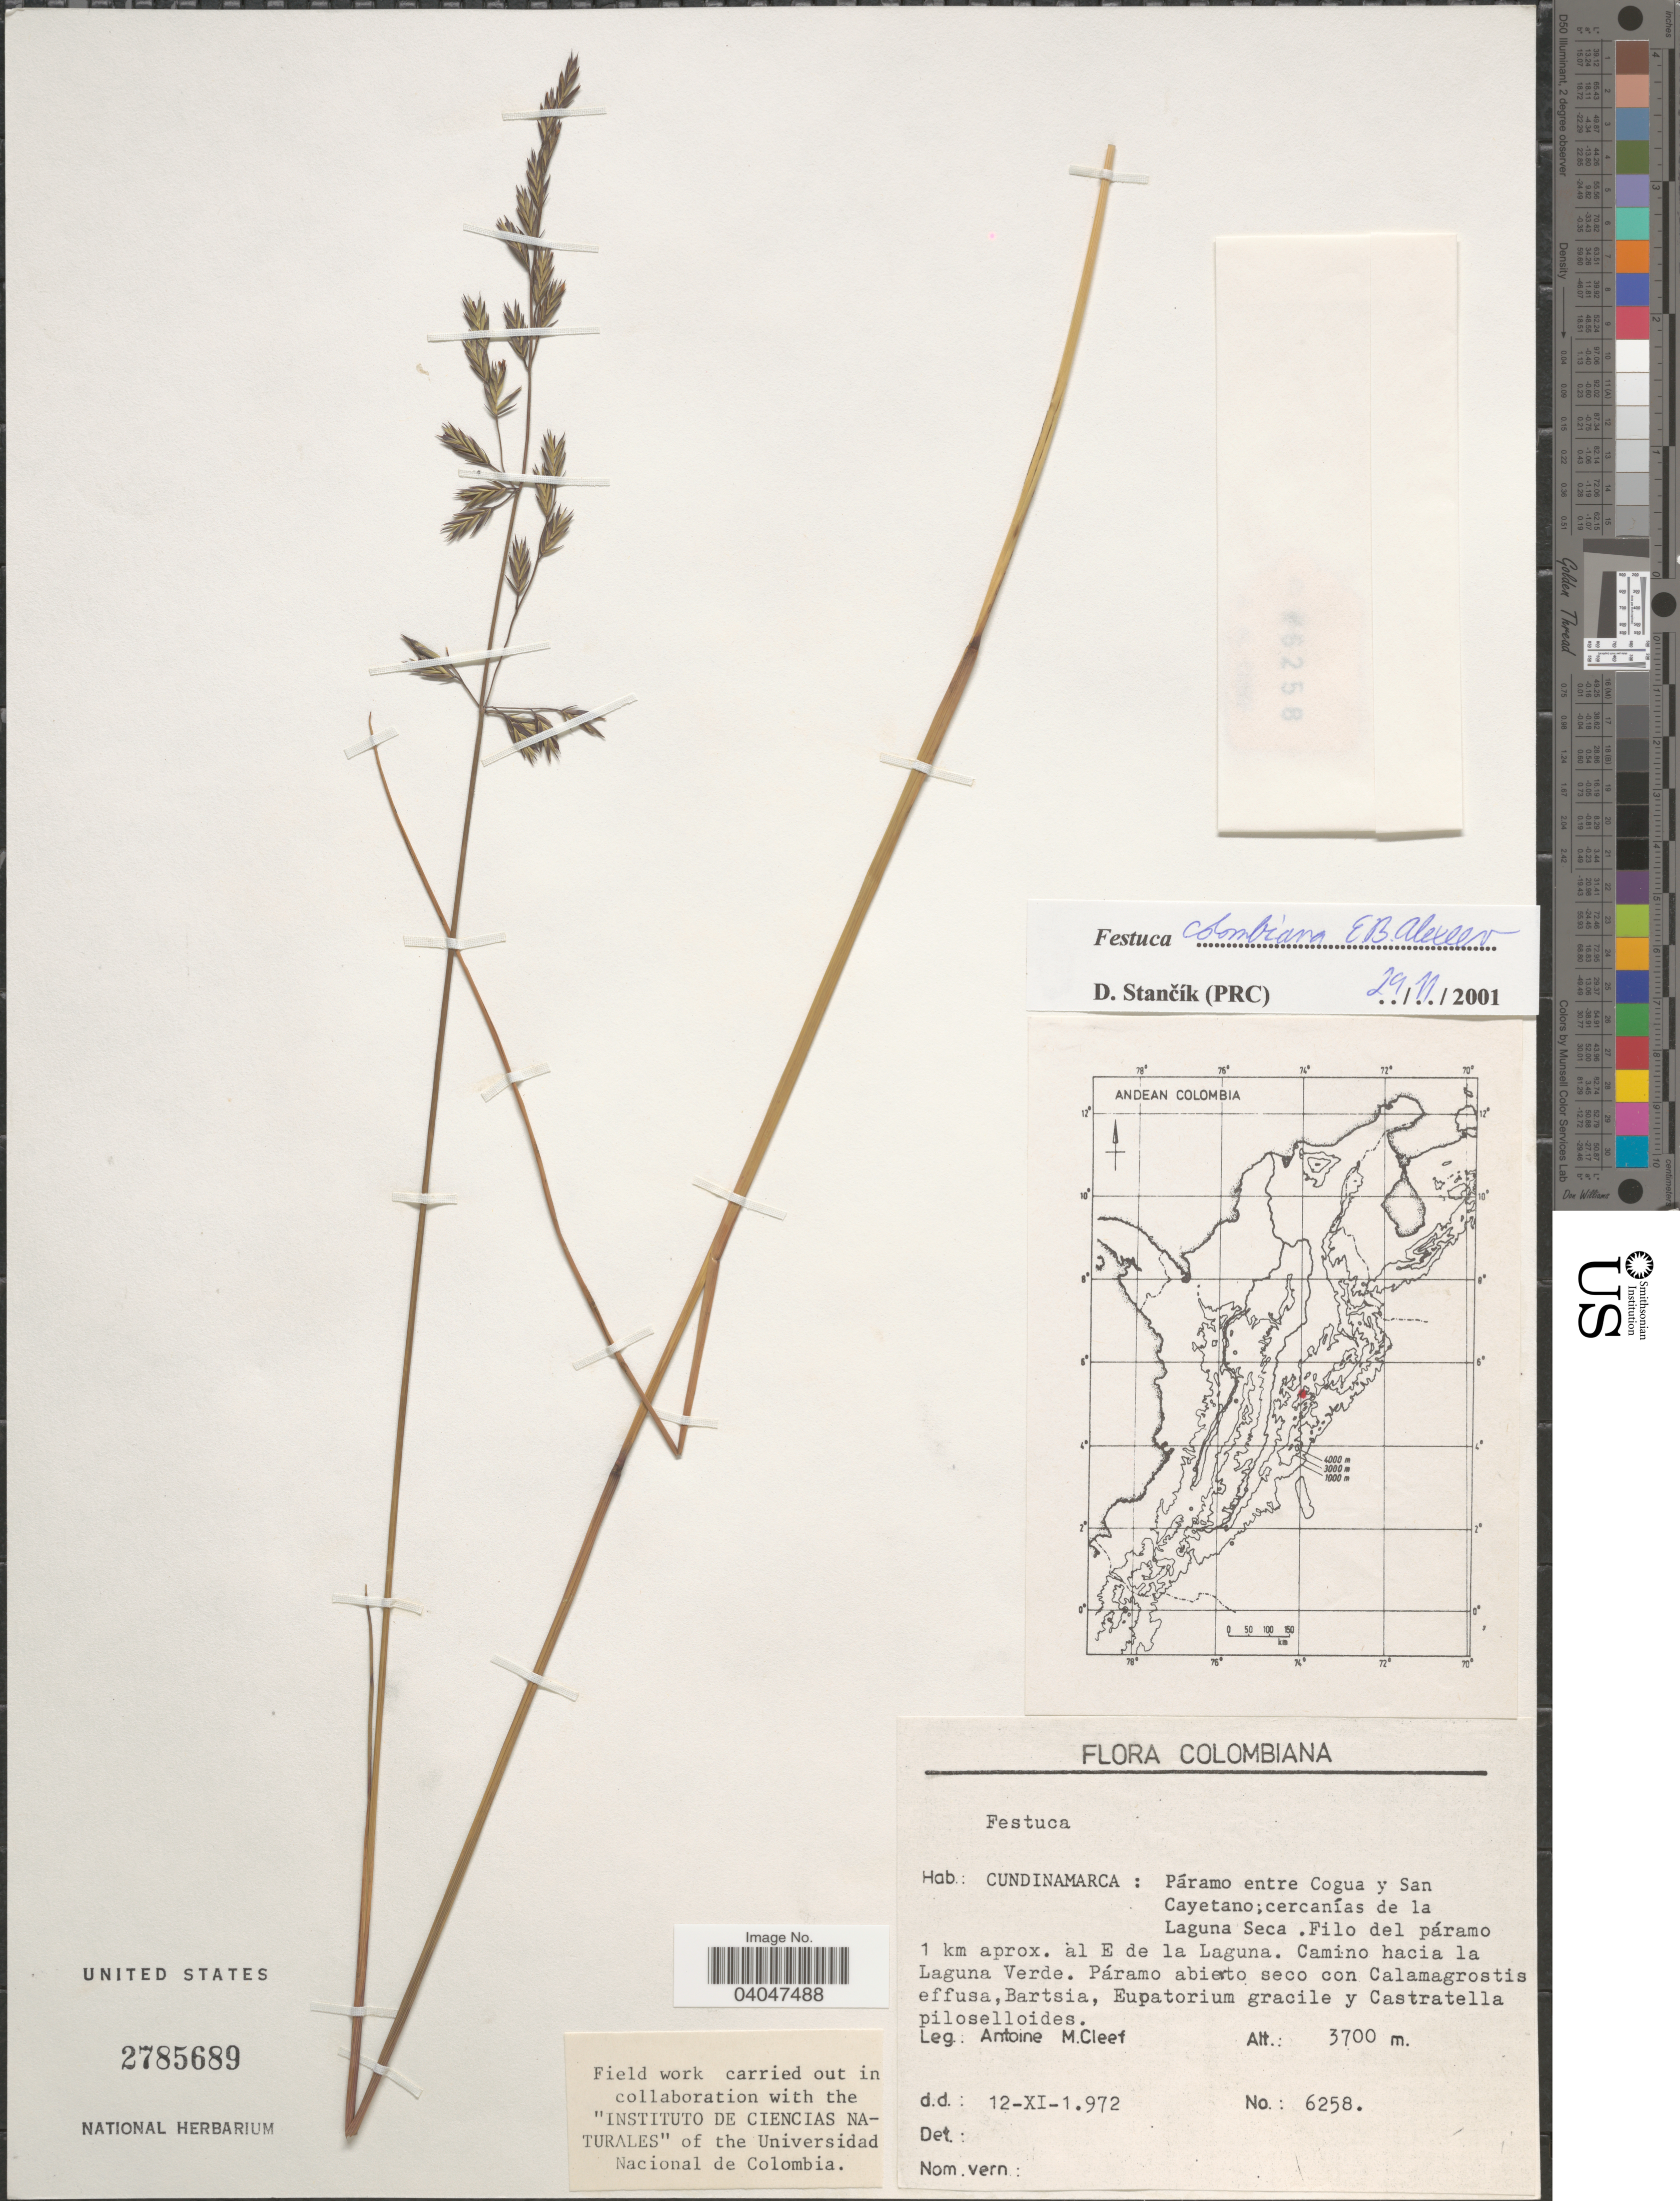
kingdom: Plantae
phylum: Tracheophyta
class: Liliopsida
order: Poales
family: Poaceae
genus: Festuca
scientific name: Festuca colombiana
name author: E.B. Alexeev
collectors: A. M. Cleef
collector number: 6258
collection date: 1972-11-12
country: Colombia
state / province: Cundinamarca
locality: Páramo entre Cogua y San Cayetano; cercanías de la Laguna Seca. Filo del páramo 1 km aprox. al E de la Laguna. Camino hacia la Laguna Verde.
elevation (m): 3700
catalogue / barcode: US 2785689